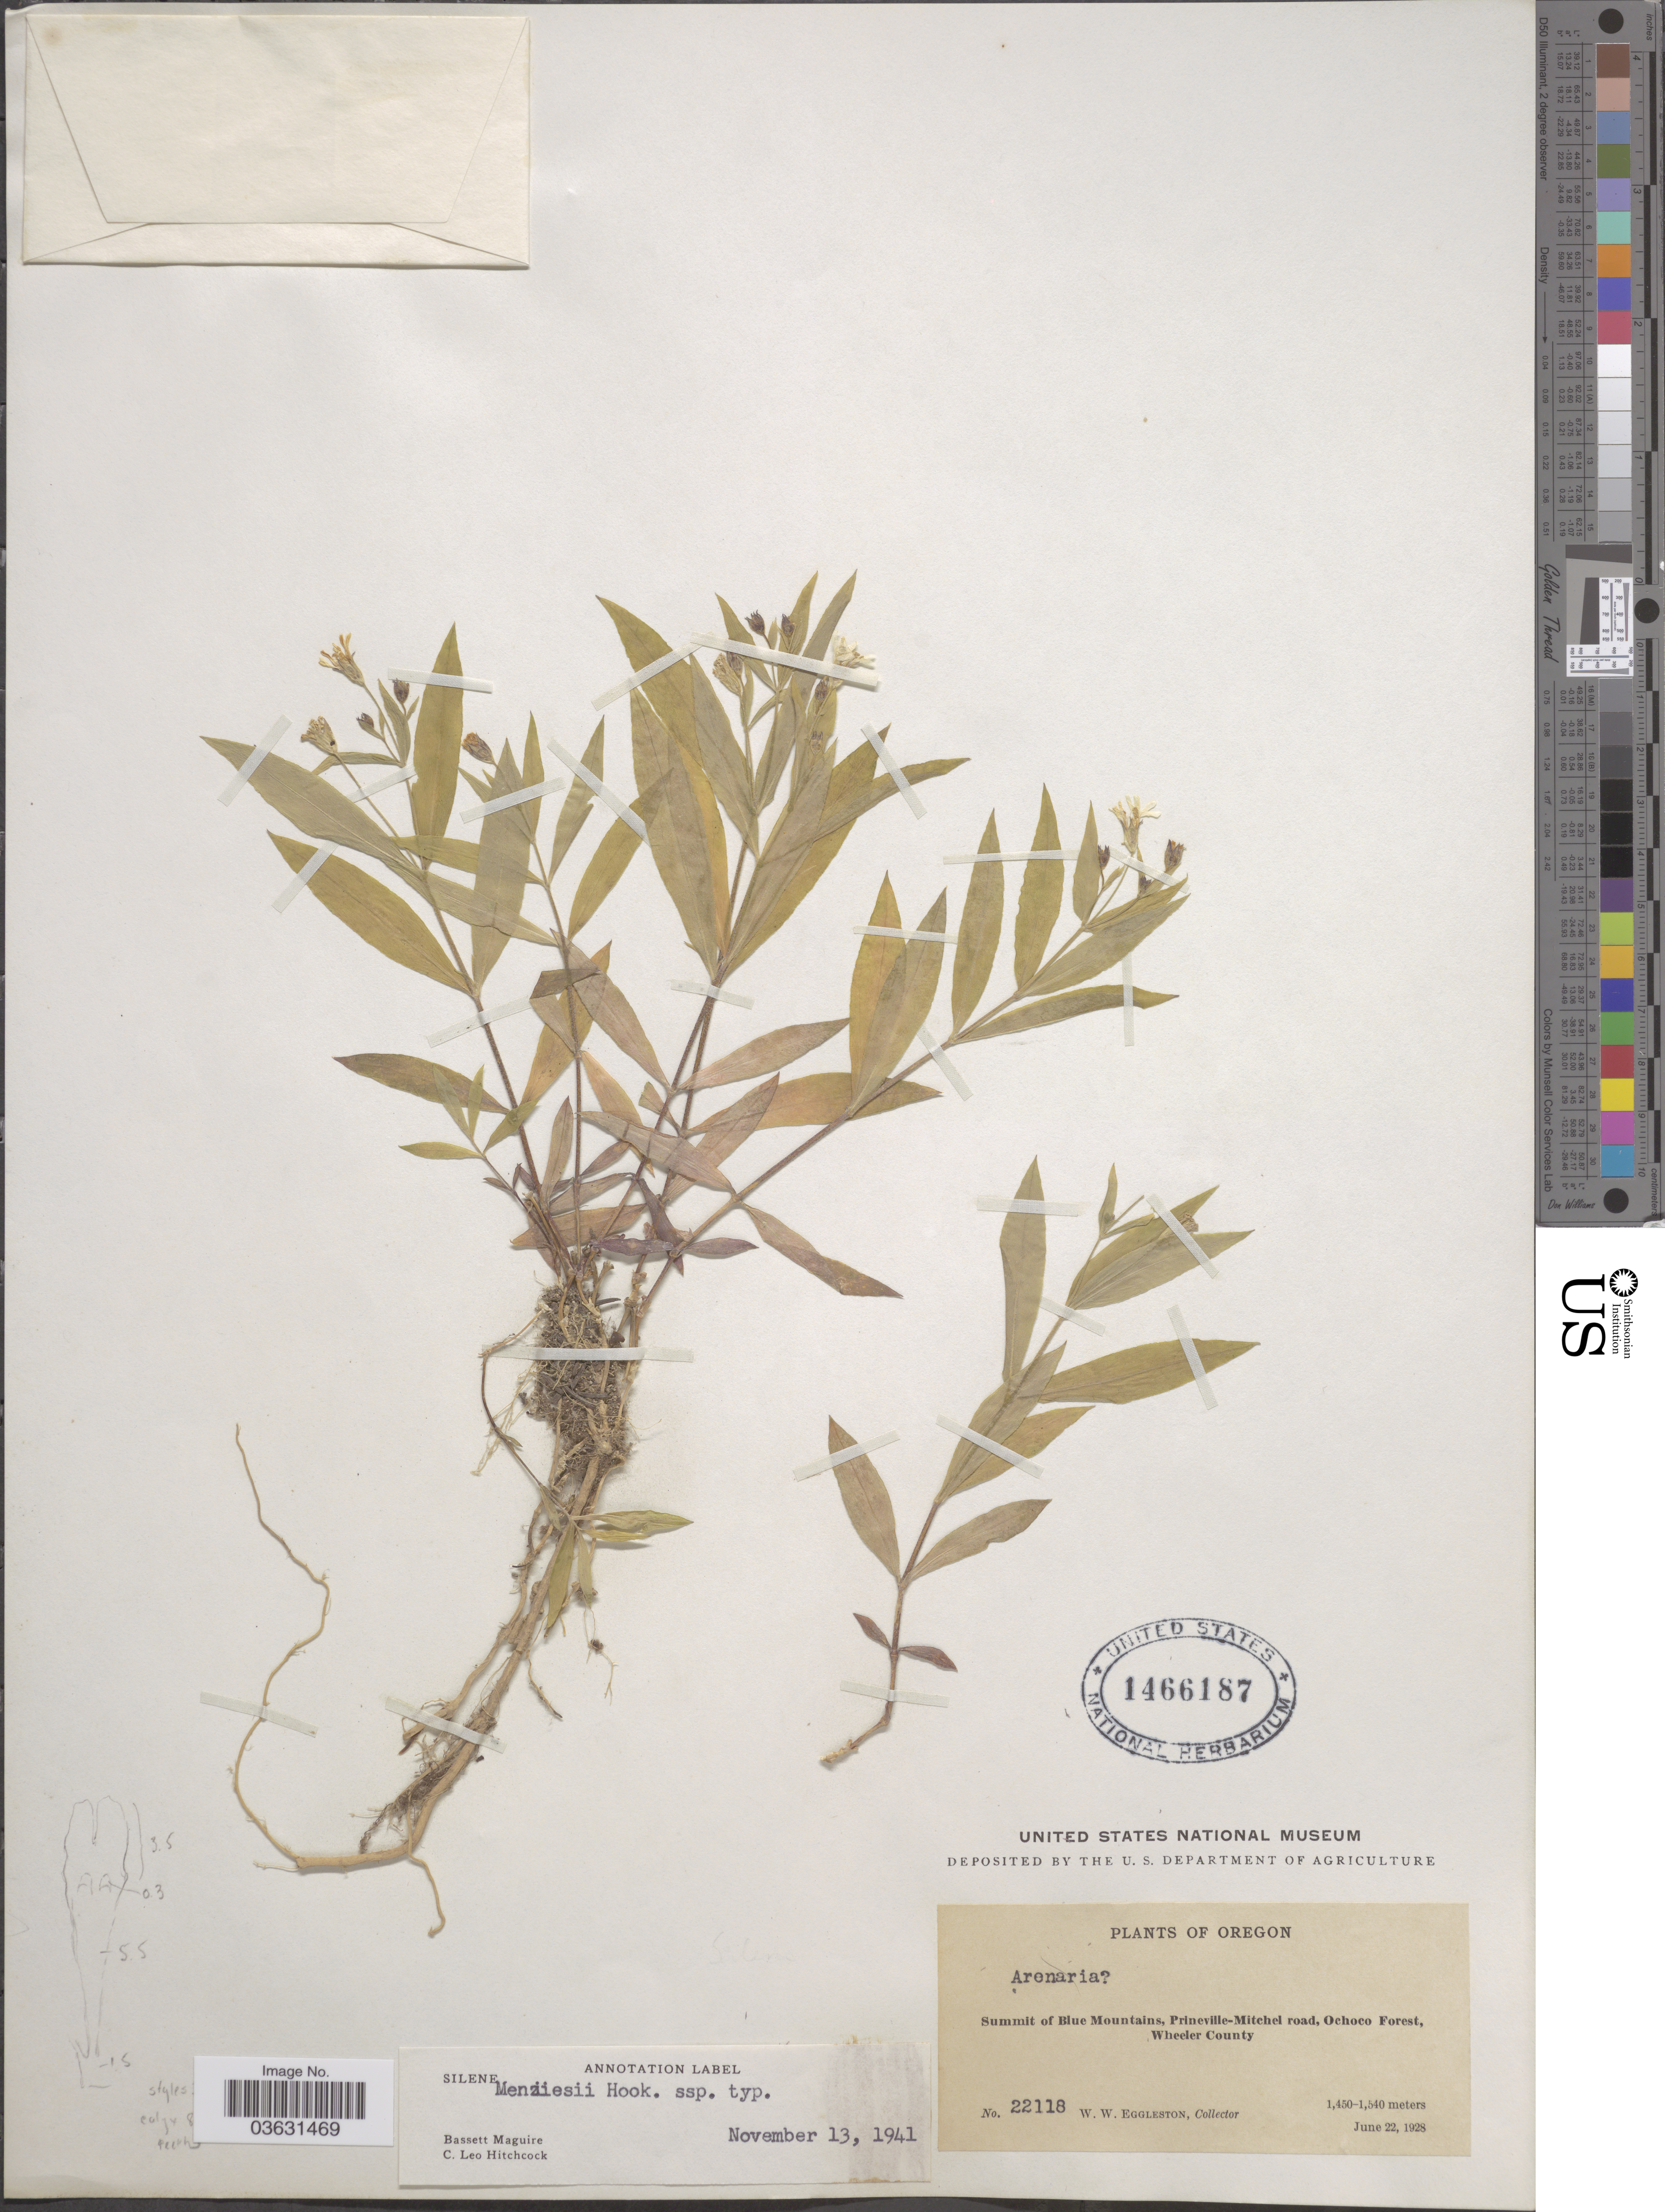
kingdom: Plantae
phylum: Tracheophyta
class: Magnoliopsida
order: Caryophyllales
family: Caryophyllaceae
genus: Silene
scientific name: Silene menziesii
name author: Hook.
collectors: W. W. Eggleston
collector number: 22118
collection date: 1928-06-22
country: United States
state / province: Oregon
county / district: Wheeler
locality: Summit of Blue Mountains, Prineville-Mitchel road, Ochoco Forest, Wheeler County.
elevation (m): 1450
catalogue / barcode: US 1466187